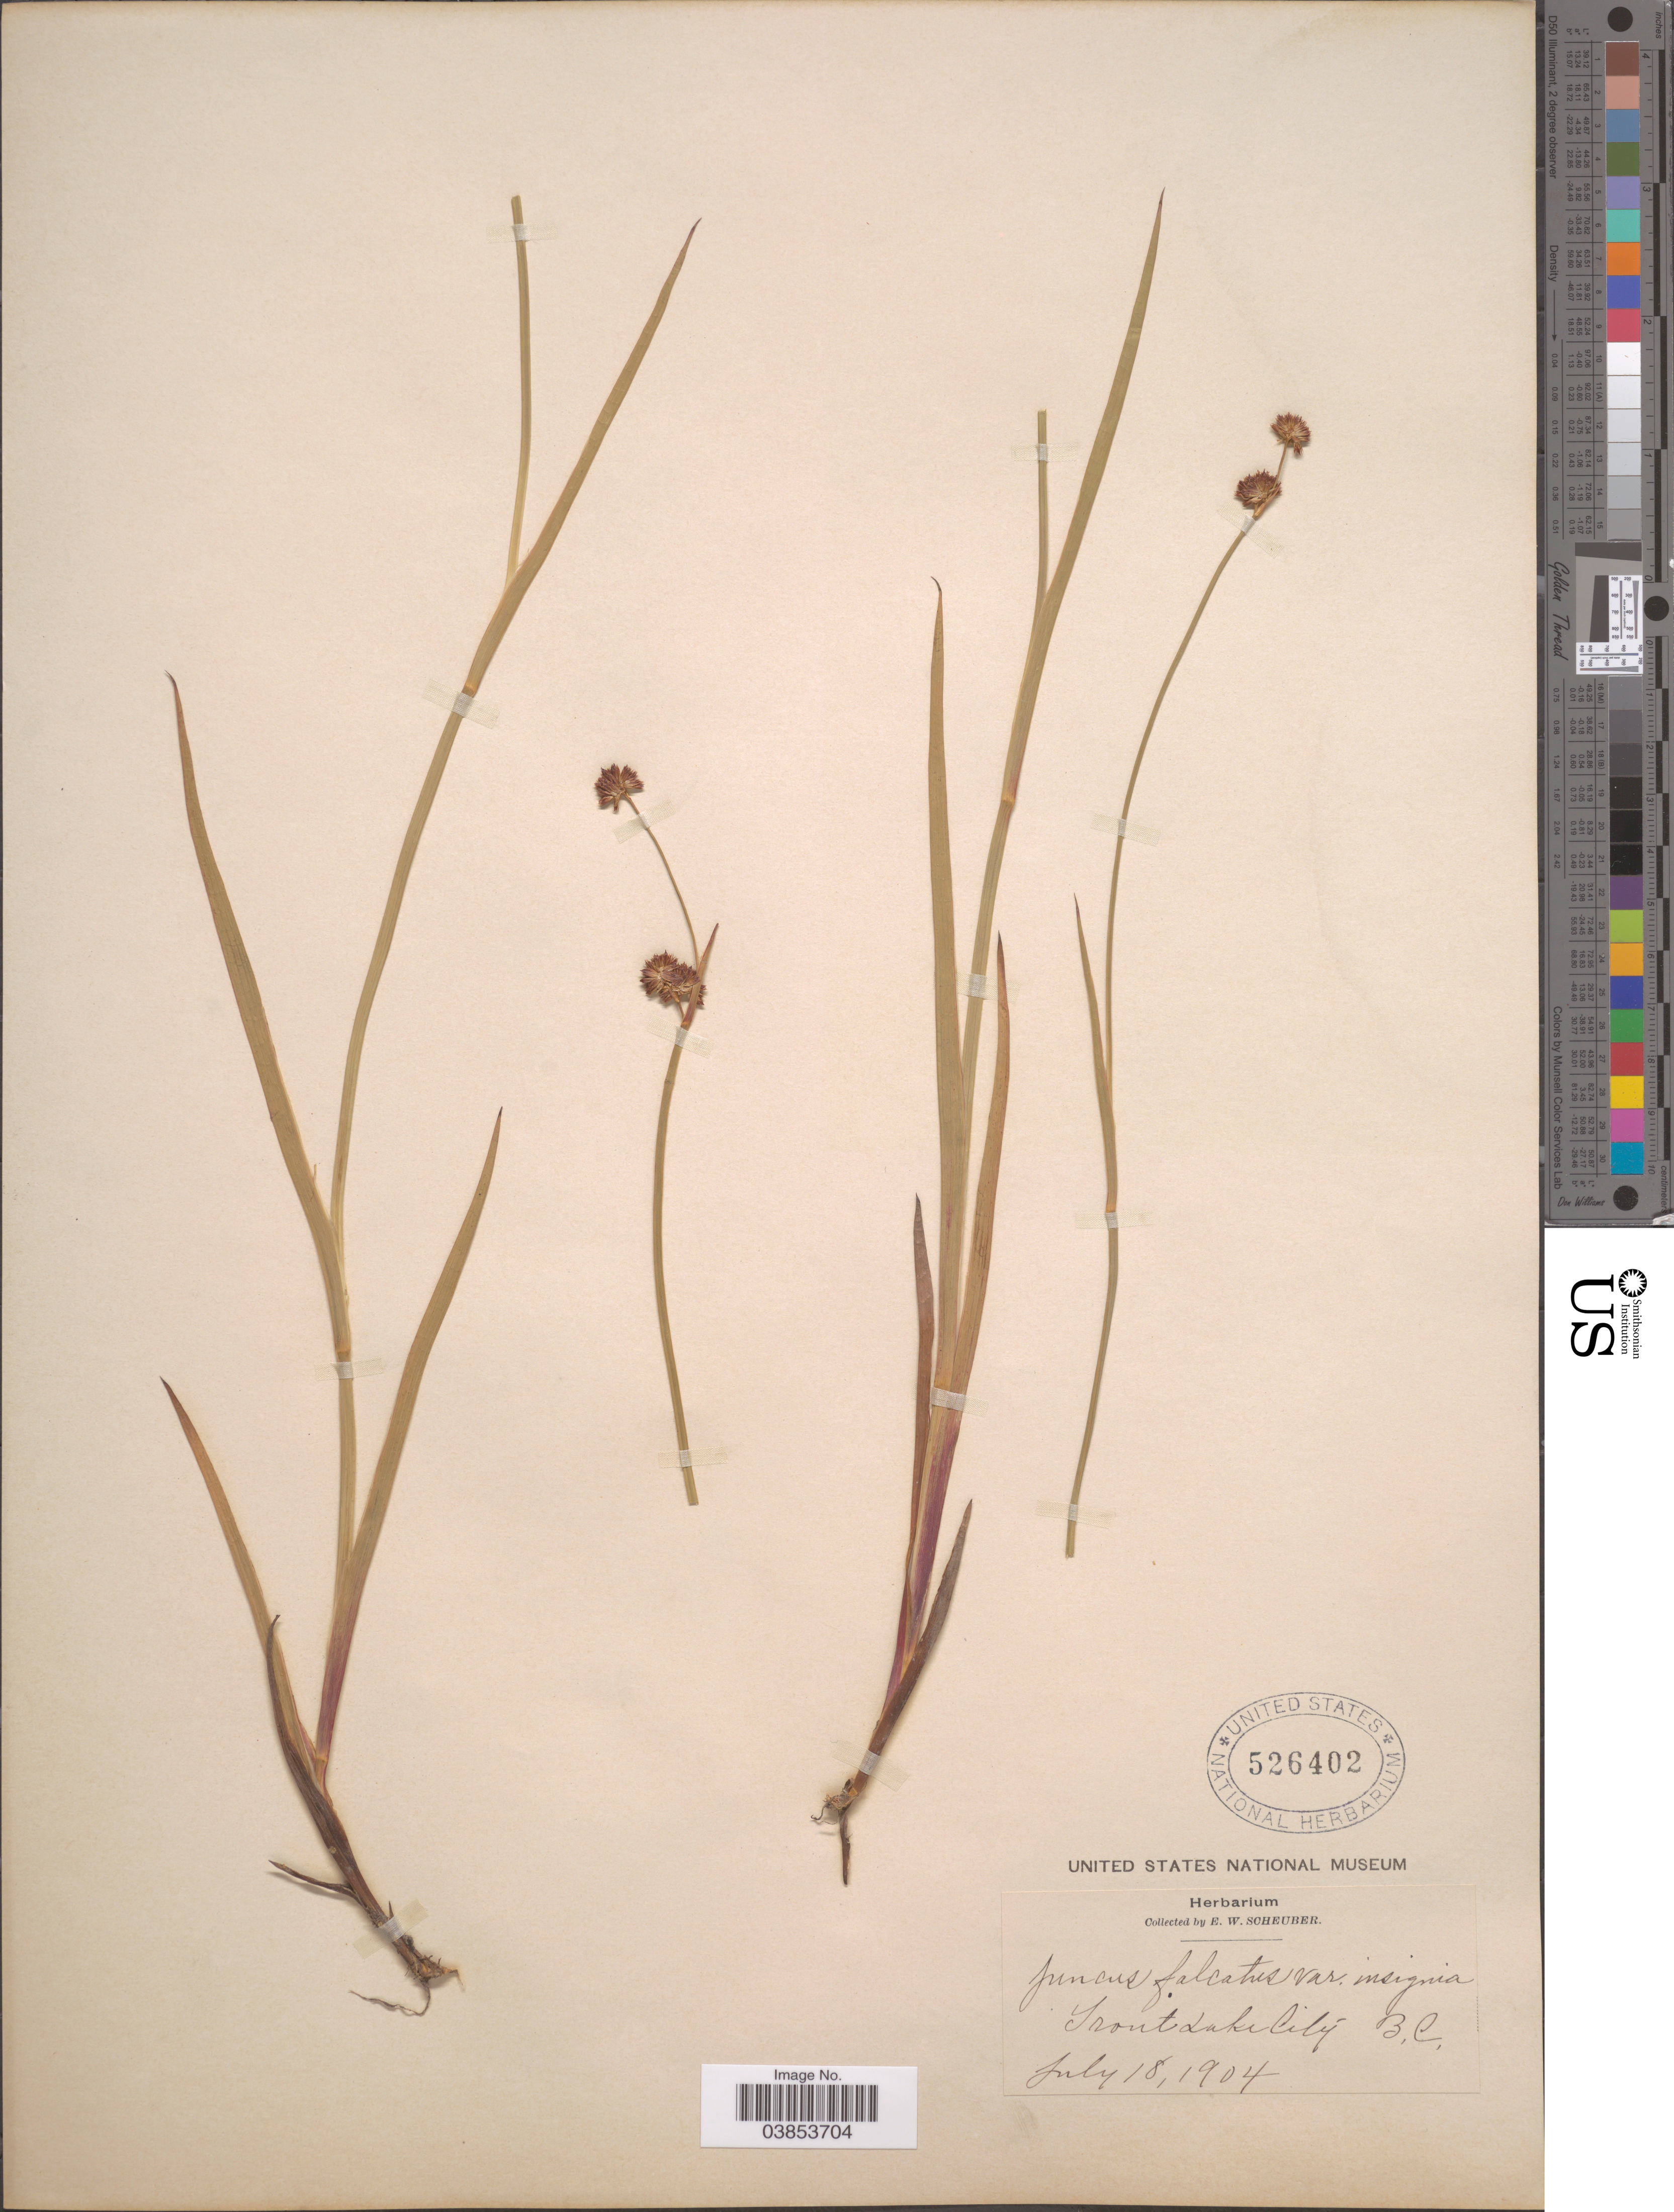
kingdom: Plantae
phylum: Tracheophyta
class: Liliopsida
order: Poales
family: Juncaceae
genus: Juncus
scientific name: Juncus falcatus var. alaskensis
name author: Coville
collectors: E. Scheuber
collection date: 1904-07-18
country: Canada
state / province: British Columbia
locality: Trout Lake City.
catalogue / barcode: US 526402